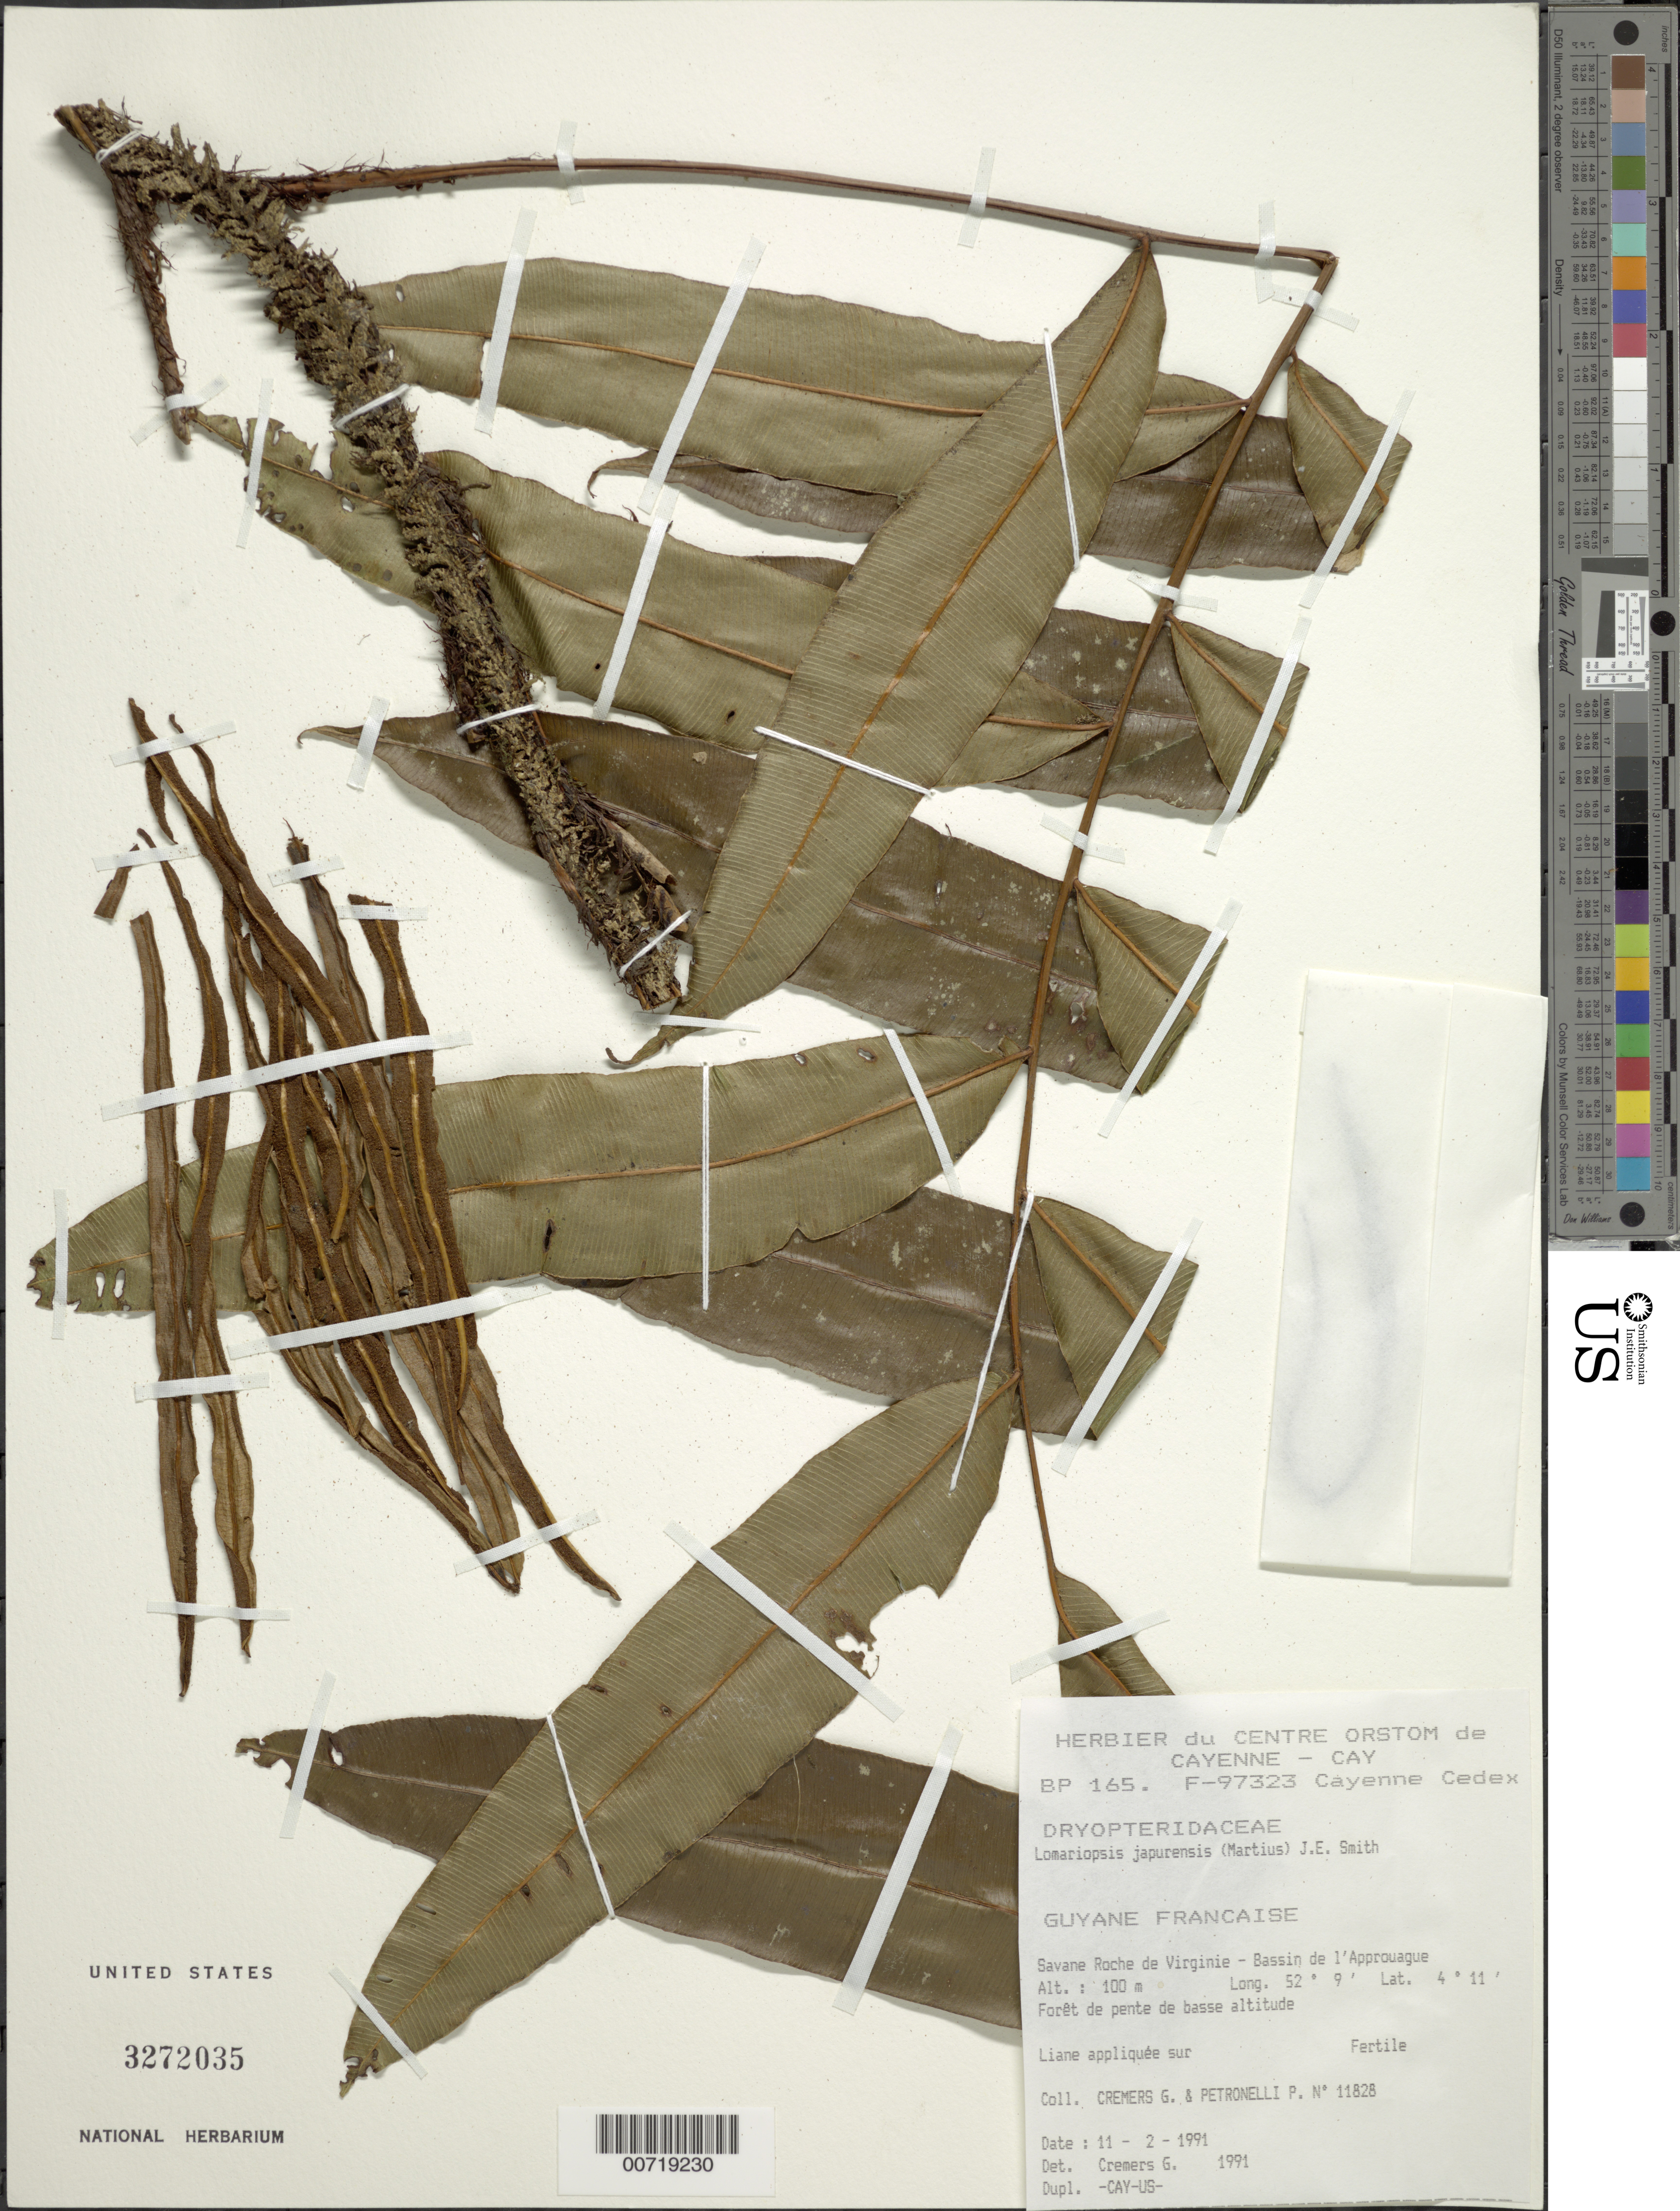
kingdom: Plantae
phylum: Tracheophyta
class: Polypodiopsida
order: Polypodiales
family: Lomariopsidaceae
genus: Lomariopsis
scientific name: Lomariopsis marginata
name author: Kuhn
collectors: G. Cremers & P. Petronelli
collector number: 11828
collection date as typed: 11-Feb-91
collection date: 1991-02-11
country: French Guiana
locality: Savane Roche de Virginie, Bassin de l'Approuague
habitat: Low slope forest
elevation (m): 100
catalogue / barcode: US 3272035